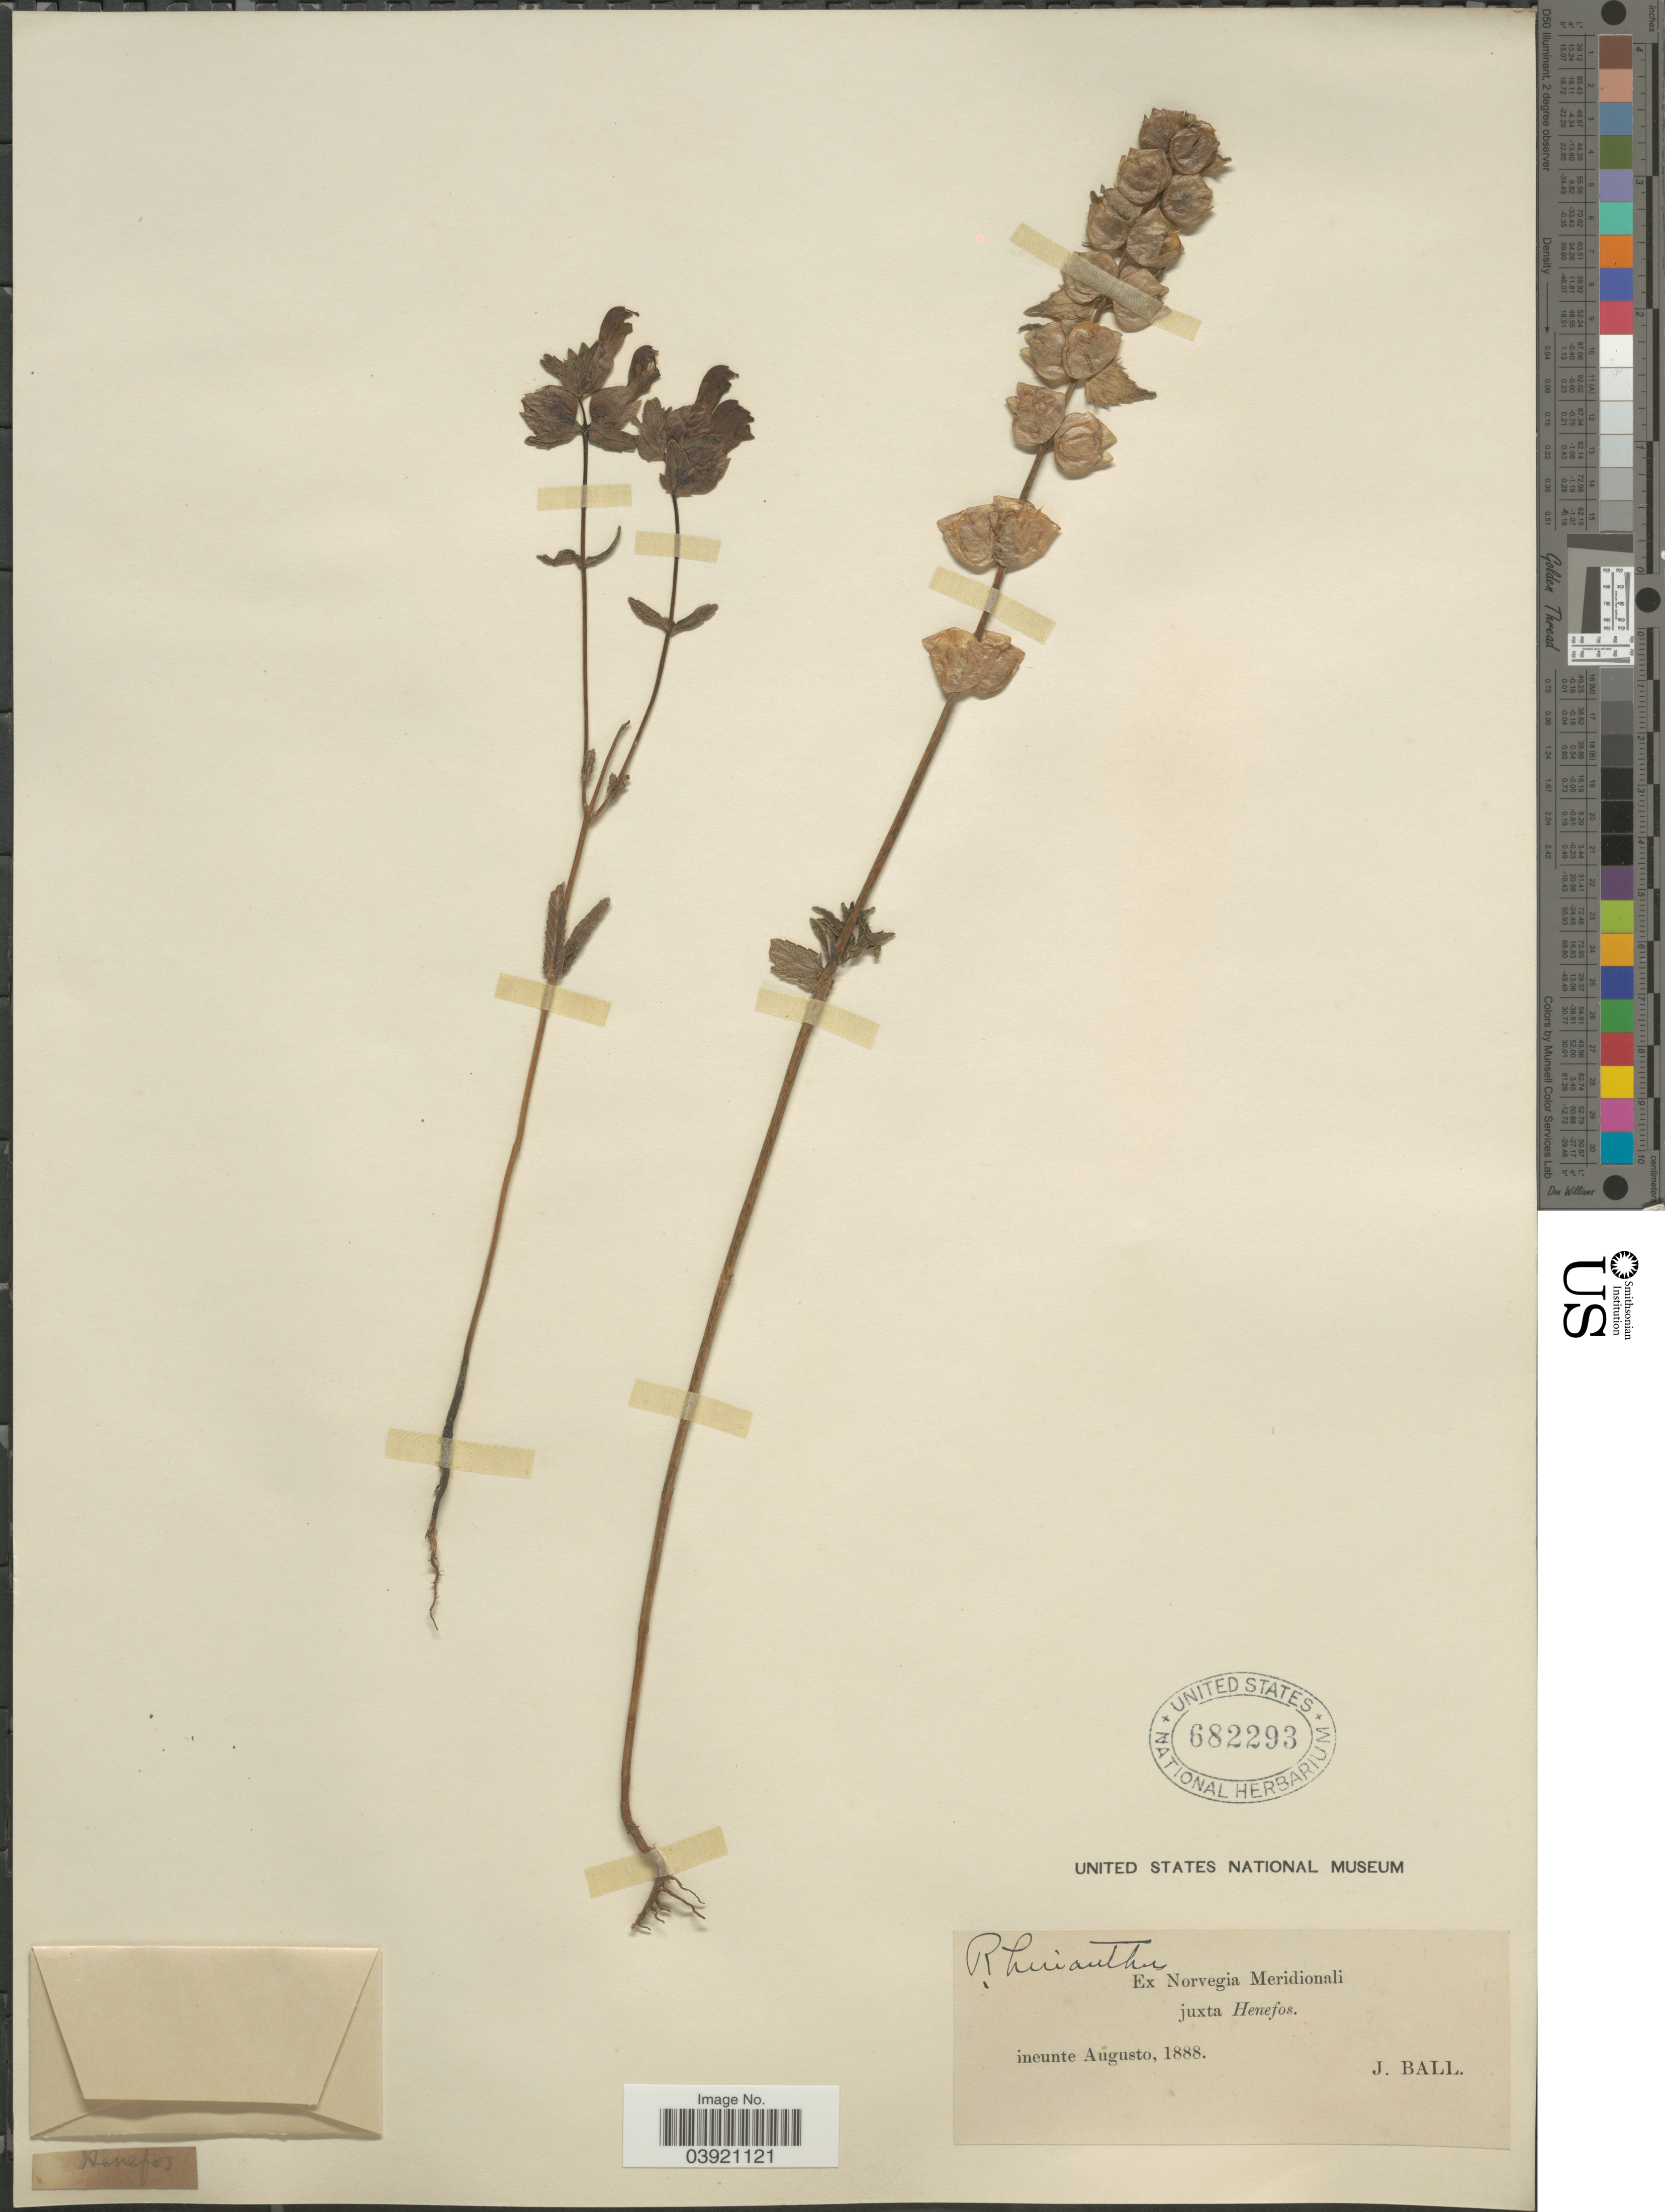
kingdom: Plantae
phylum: Tracheophyta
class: Magnoliopsida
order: Lamiales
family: Orobanchaceae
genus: Rhinanthus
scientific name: Rhinanthus sp.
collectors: J. Ball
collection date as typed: Ineunte Augusto, 1888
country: Norway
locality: Ex Norvegia Meridionali juxta Henefos.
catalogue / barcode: US 682293